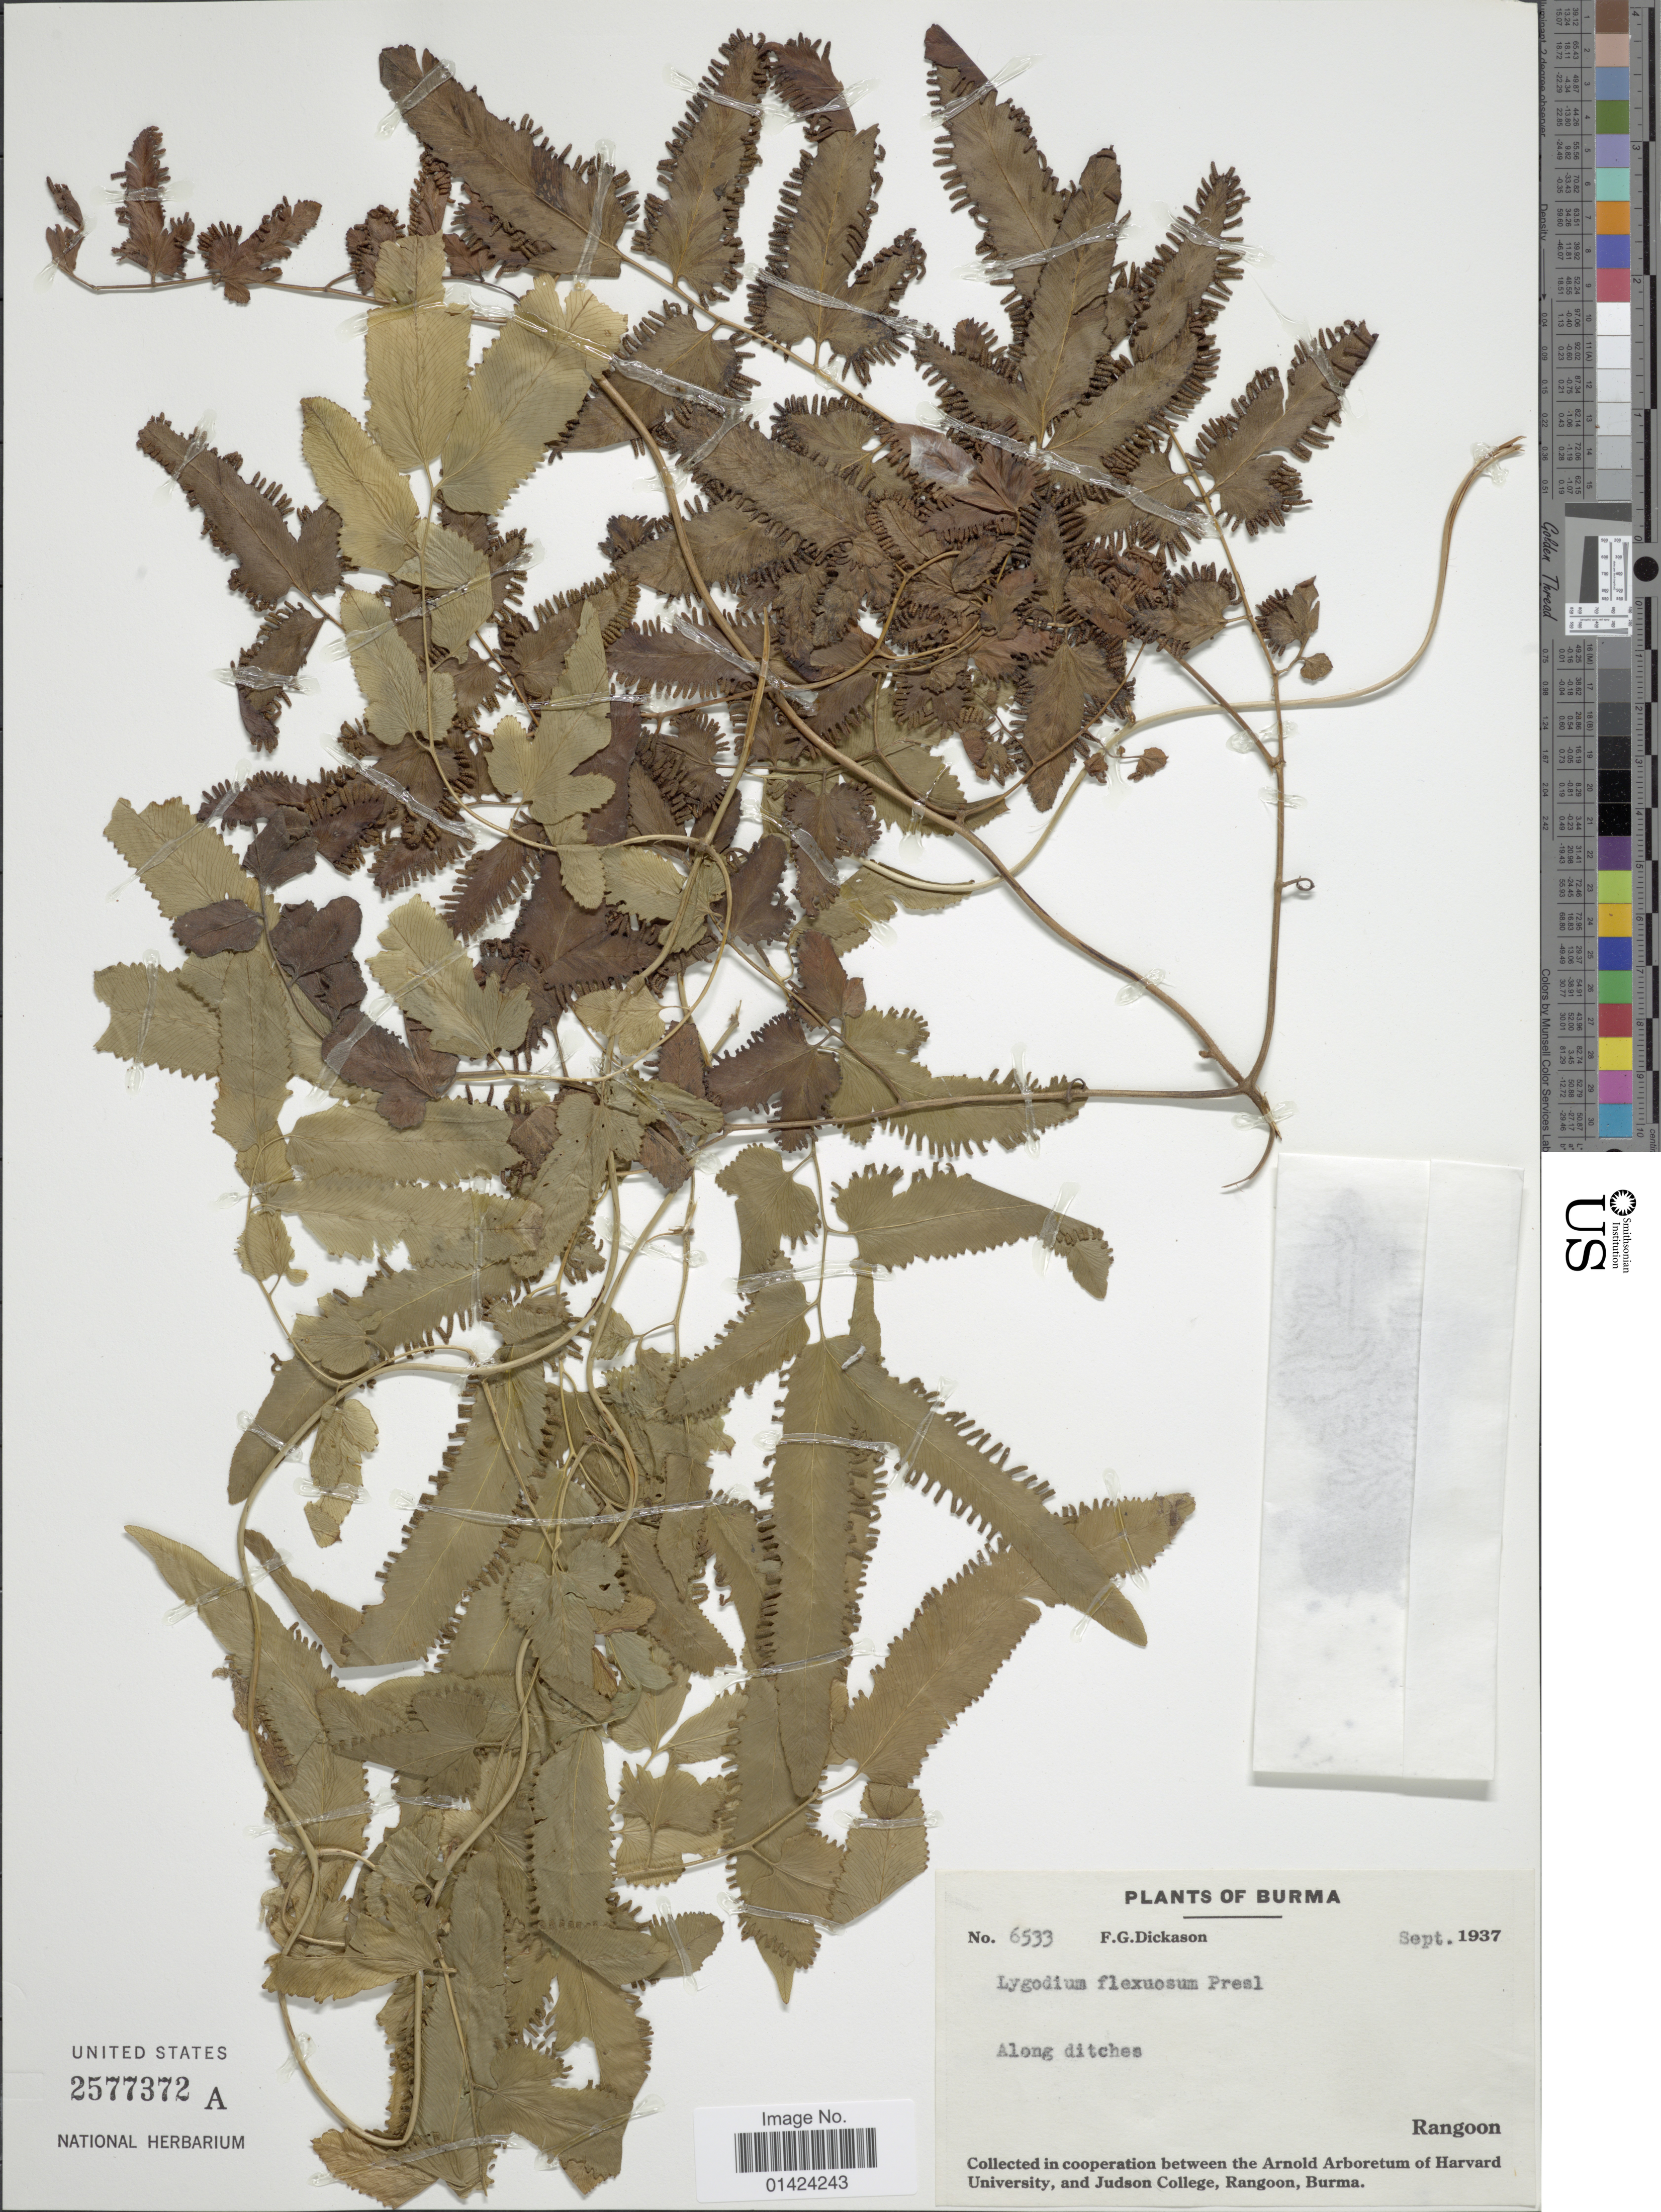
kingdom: Plantae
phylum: Tracheophyta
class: Polypodiopsida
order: Schizaeales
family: Lygodiaceae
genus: Lygodium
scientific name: Lygodium flexuosum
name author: Sw.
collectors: F. Dickason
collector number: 6533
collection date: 1937-09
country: Myanmar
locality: Burma. Along ditches. Rangoon.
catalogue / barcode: US 2577372